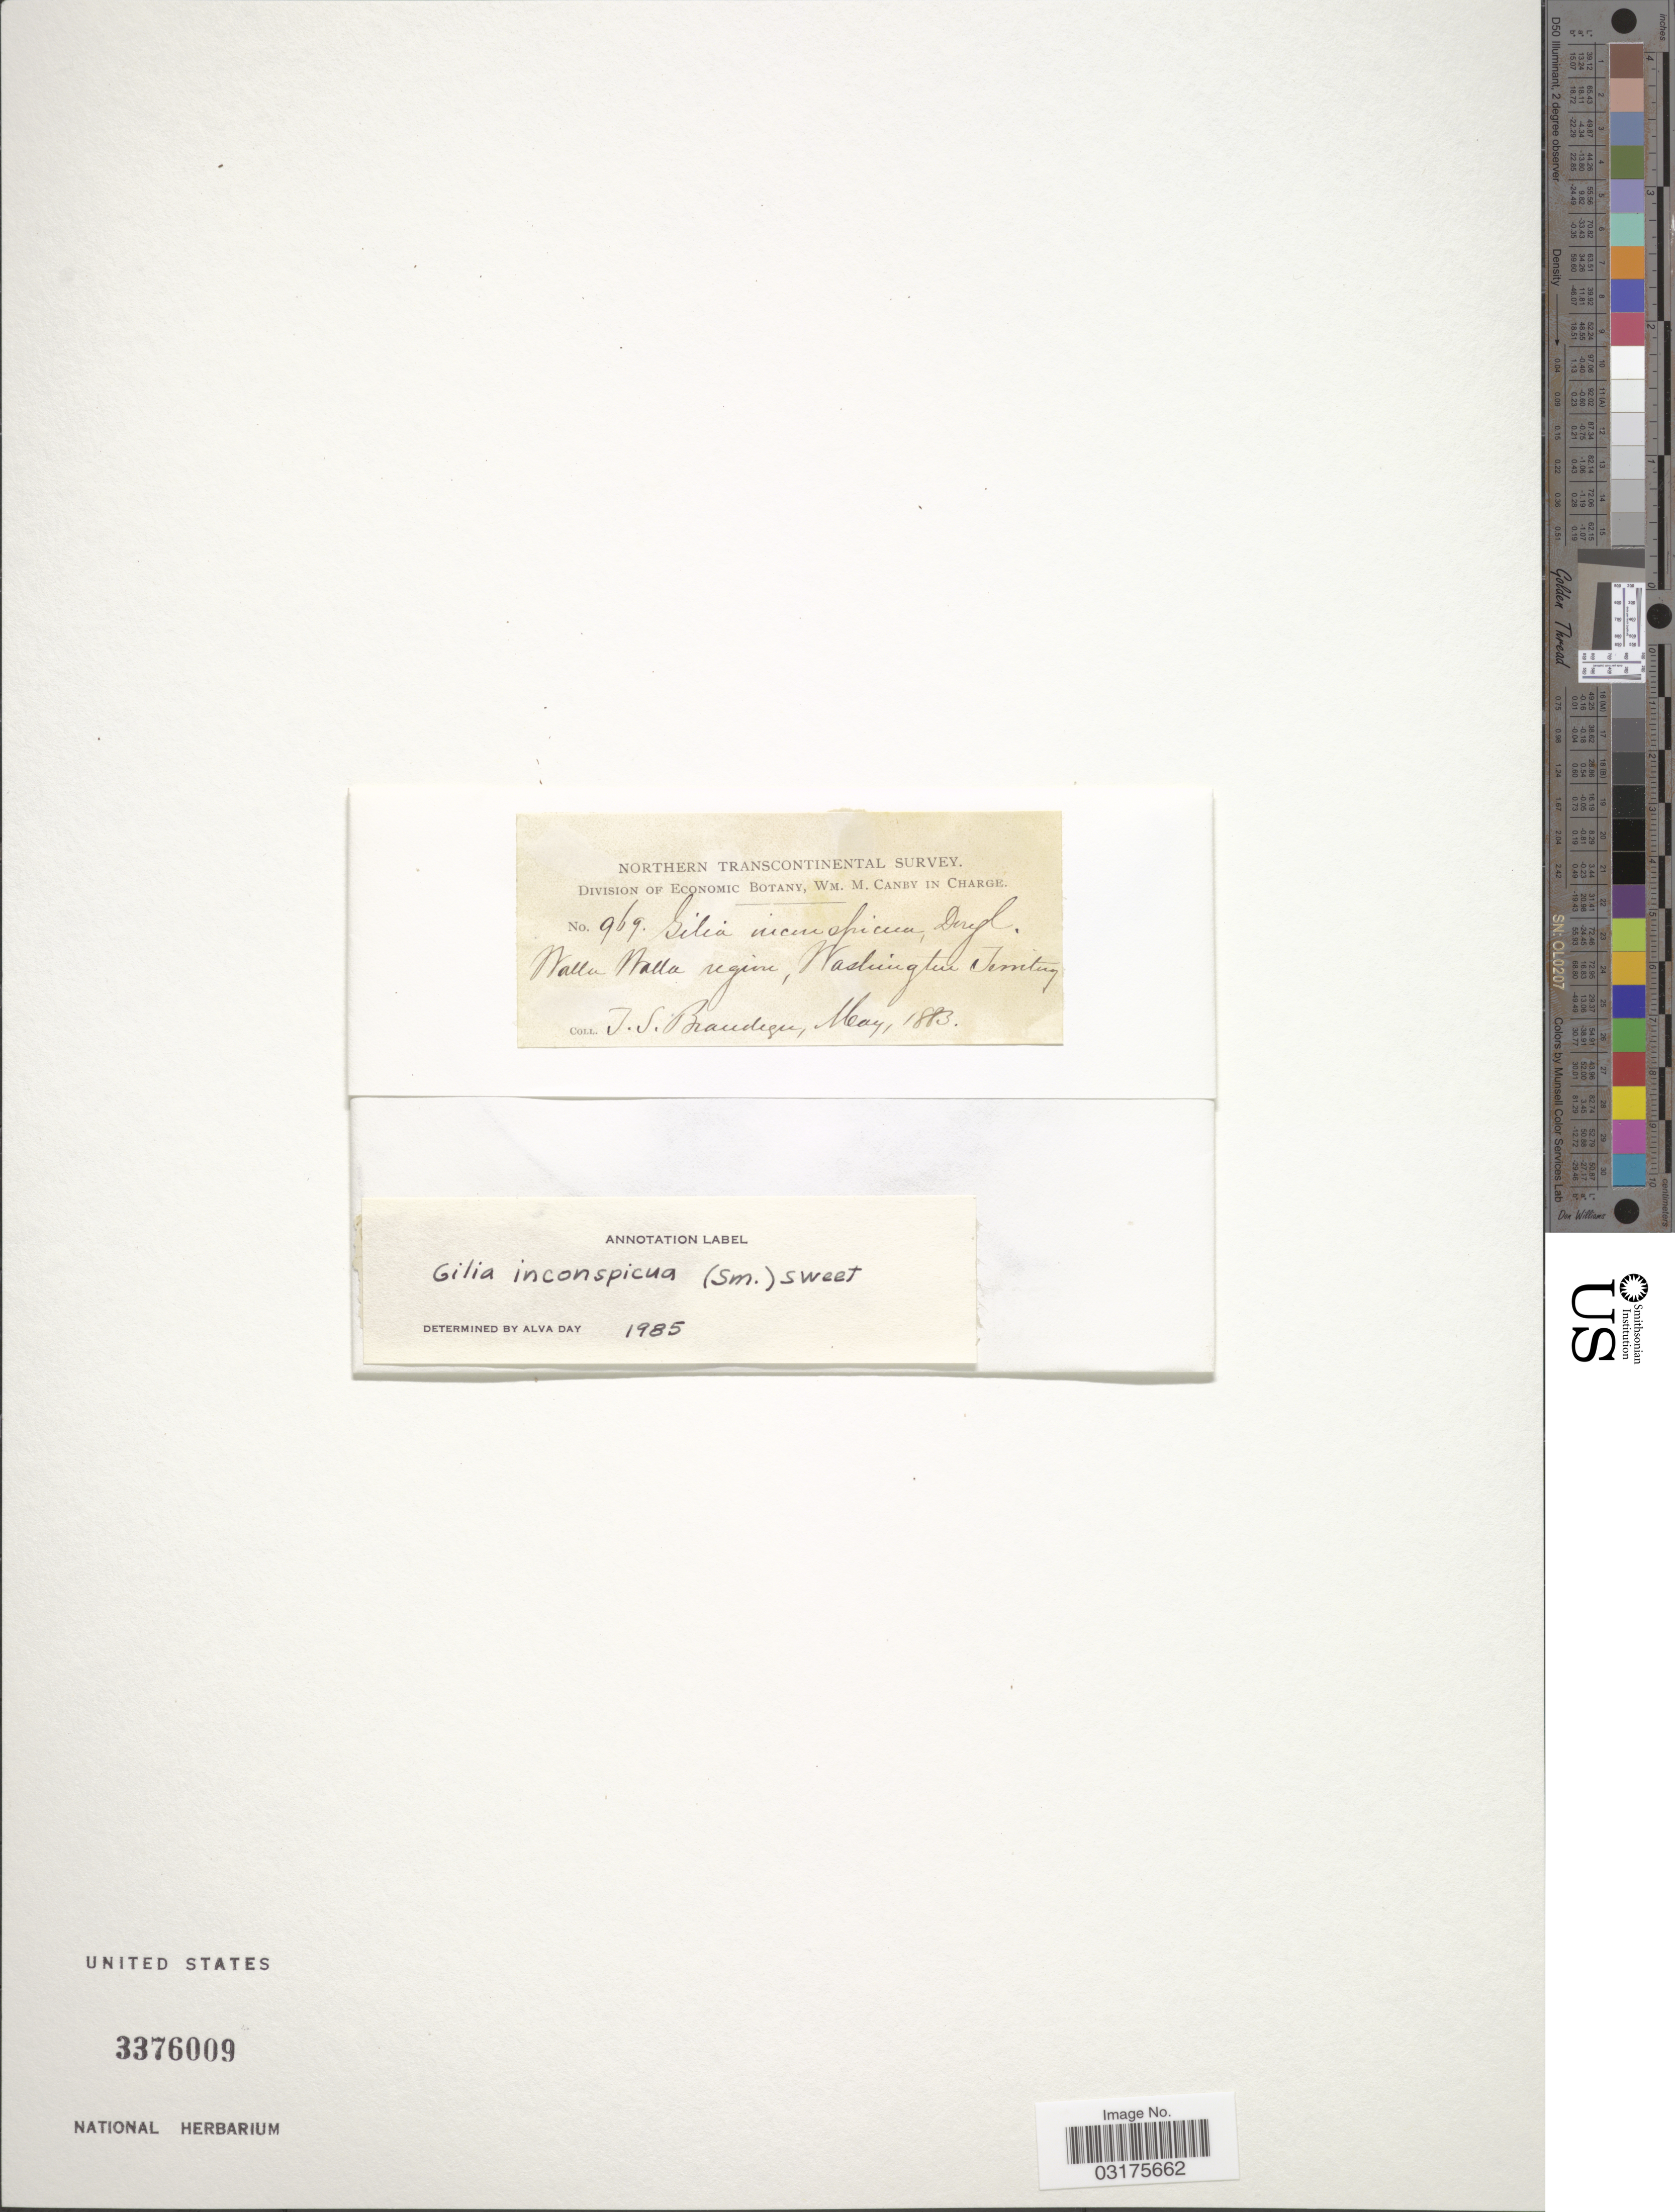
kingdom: Plantae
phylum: Tracheophyta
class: Magnoliopsida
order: Ericales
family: Polemoniaceae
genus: Gilia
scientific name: Gilia inconspicua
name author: (Sm.) Sweet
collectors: J. S. Brandegee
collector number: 969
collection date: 1883-05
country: United States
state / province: Washington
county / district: Walla Walla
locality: Northern Transcontinental Survey [unsure placement] Walla Walla region, Washington Territory.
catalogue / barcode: US 3376009